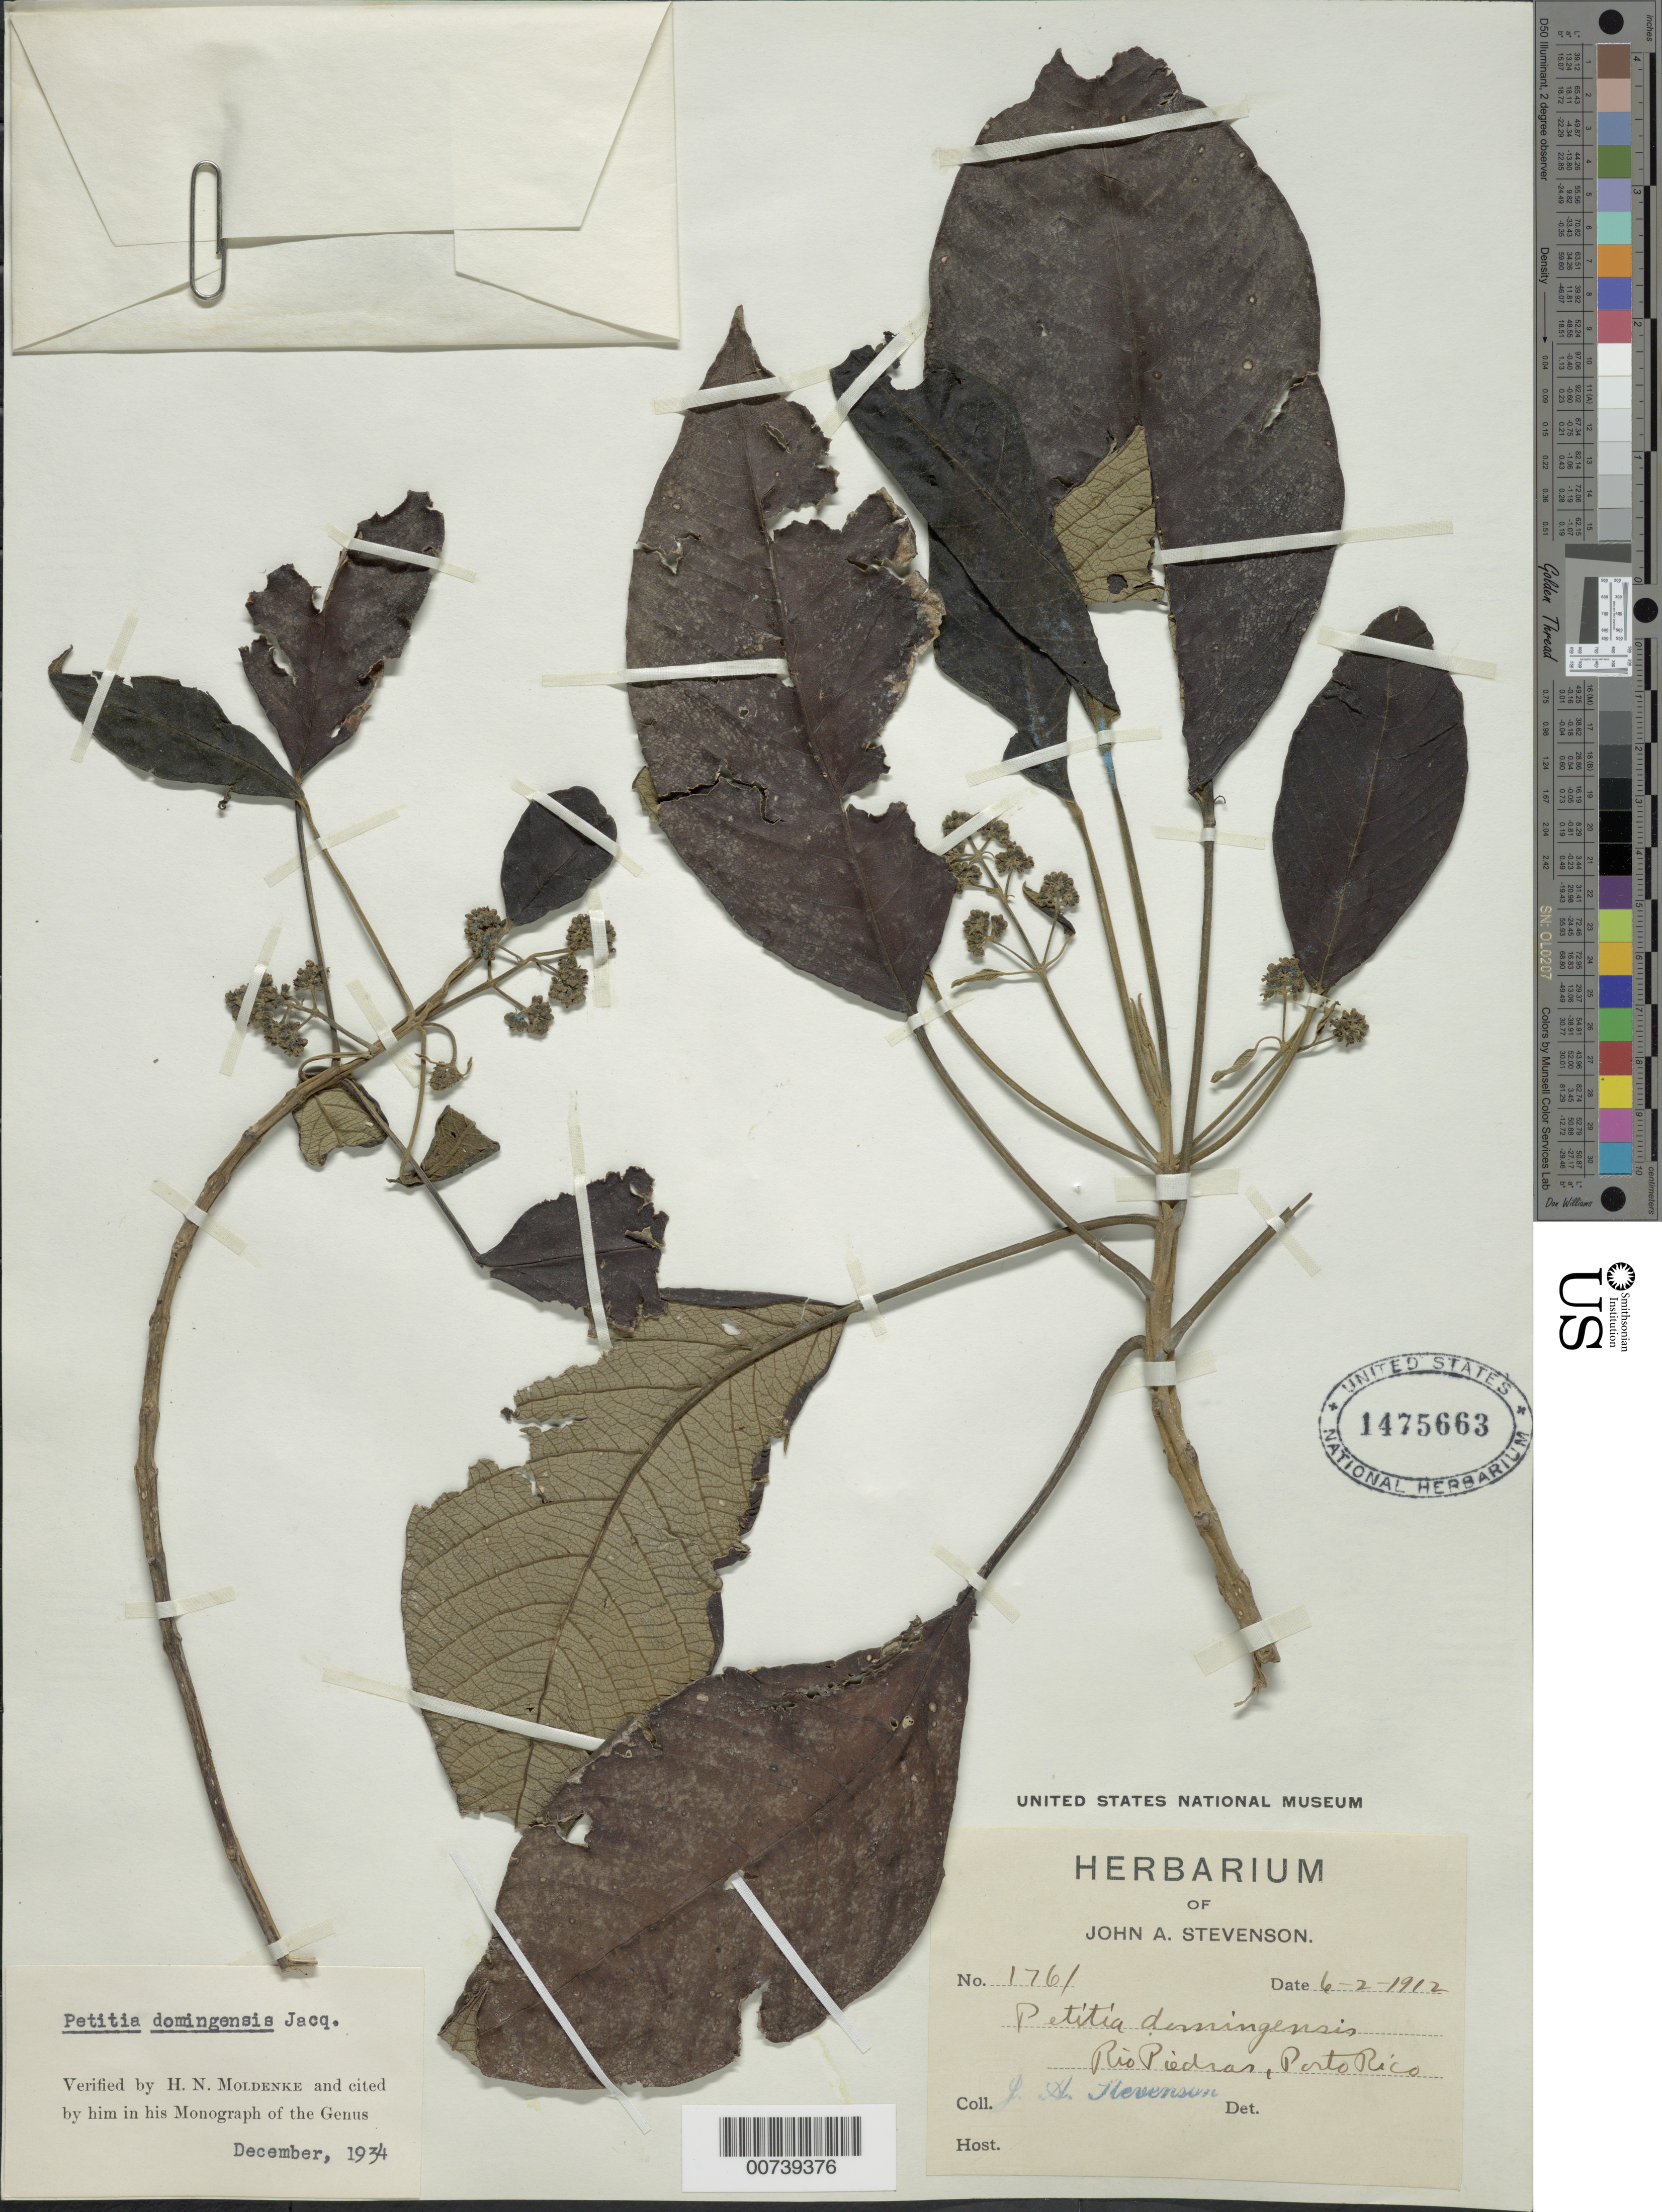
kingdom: Plantae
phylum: Tracheophyta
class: Magnoliopsida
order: Lamiales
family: Lamiaceae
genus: Petitia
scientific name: Petitia domingensis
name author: Jacq.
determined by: Moldenke, H. N.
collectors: J. Stevenson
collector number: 1761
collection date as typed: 06 Feb 1912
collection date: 1912-02-06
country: Puerto Rico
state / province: San Juan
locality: Río Piedras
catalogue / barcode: US 1475663